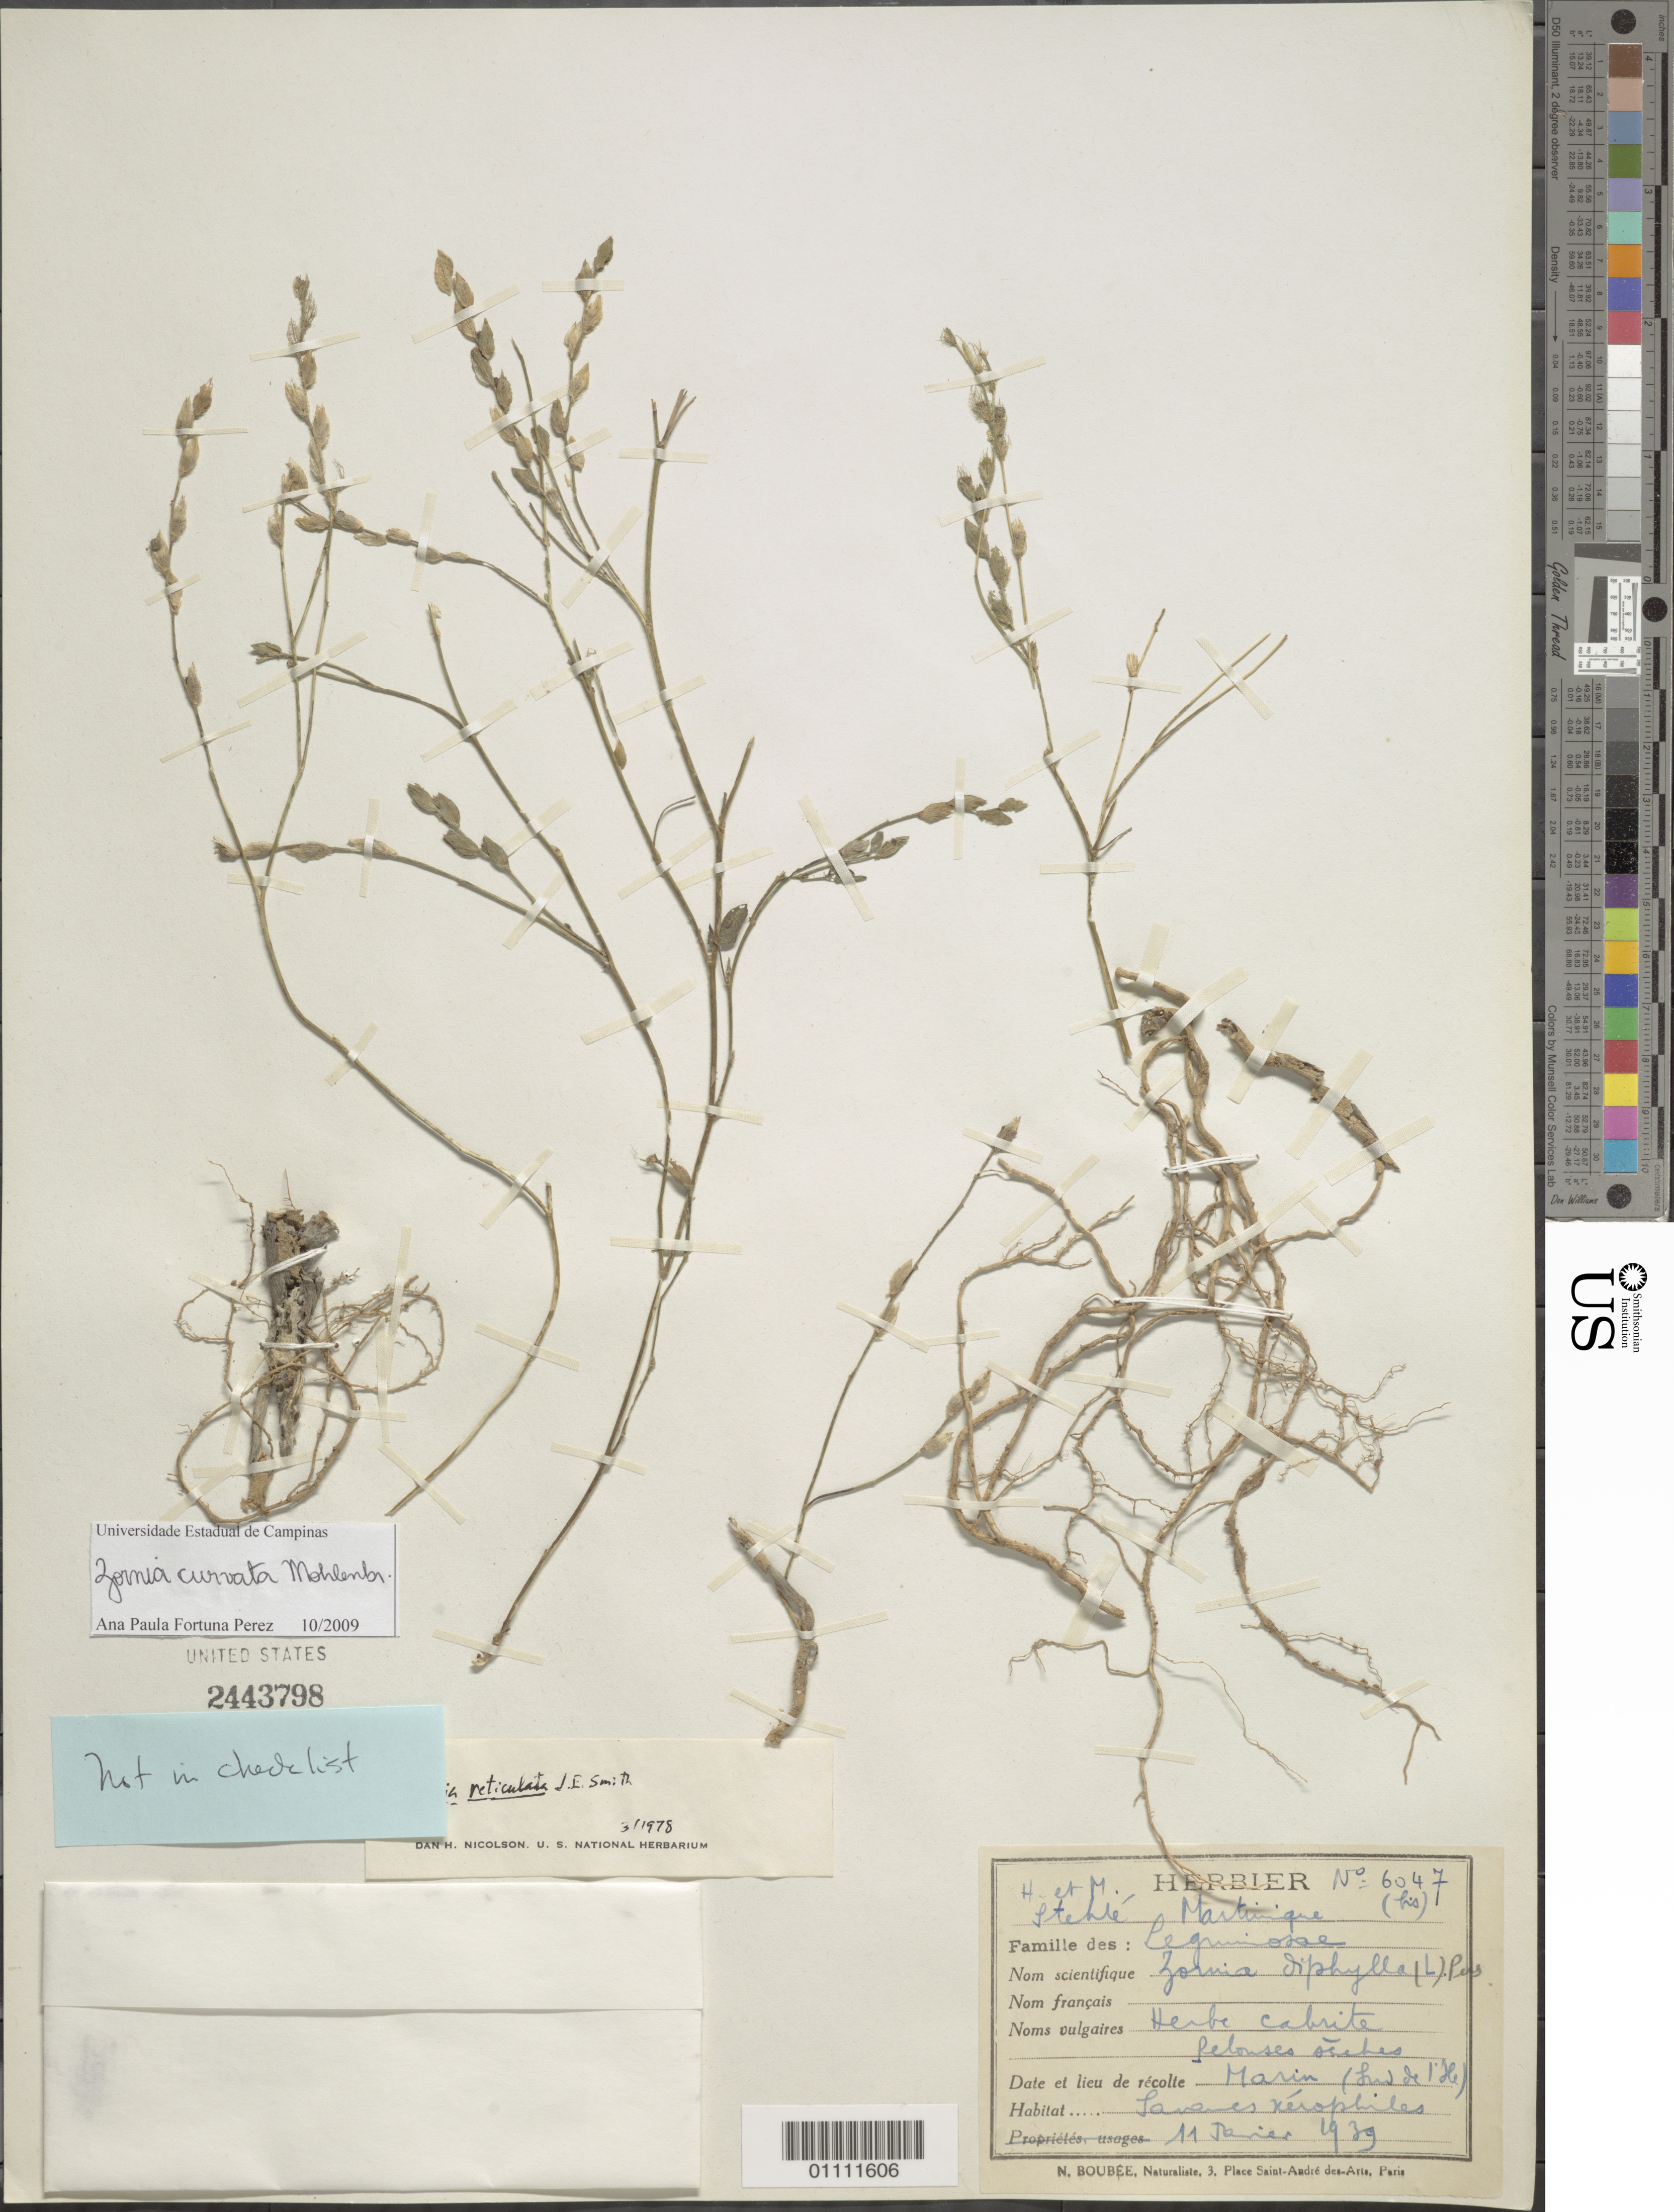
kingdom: Plantae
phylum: Tracheophyta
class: Magnoliopsida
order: Fabales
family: Fabaceae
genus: Zornia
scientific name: Zornia curvata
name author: Mohlenbr.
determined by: Fortuna-Perez, Ana Paula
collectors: H. Stehlé & M. Stehlé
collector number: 6047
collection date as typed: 11 Jan 1939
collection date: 1939-01-11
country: Martinique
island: Martinique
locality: Marin (Sud de l'Ile)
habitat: Savanes xérophiles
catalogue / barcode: US 2443798